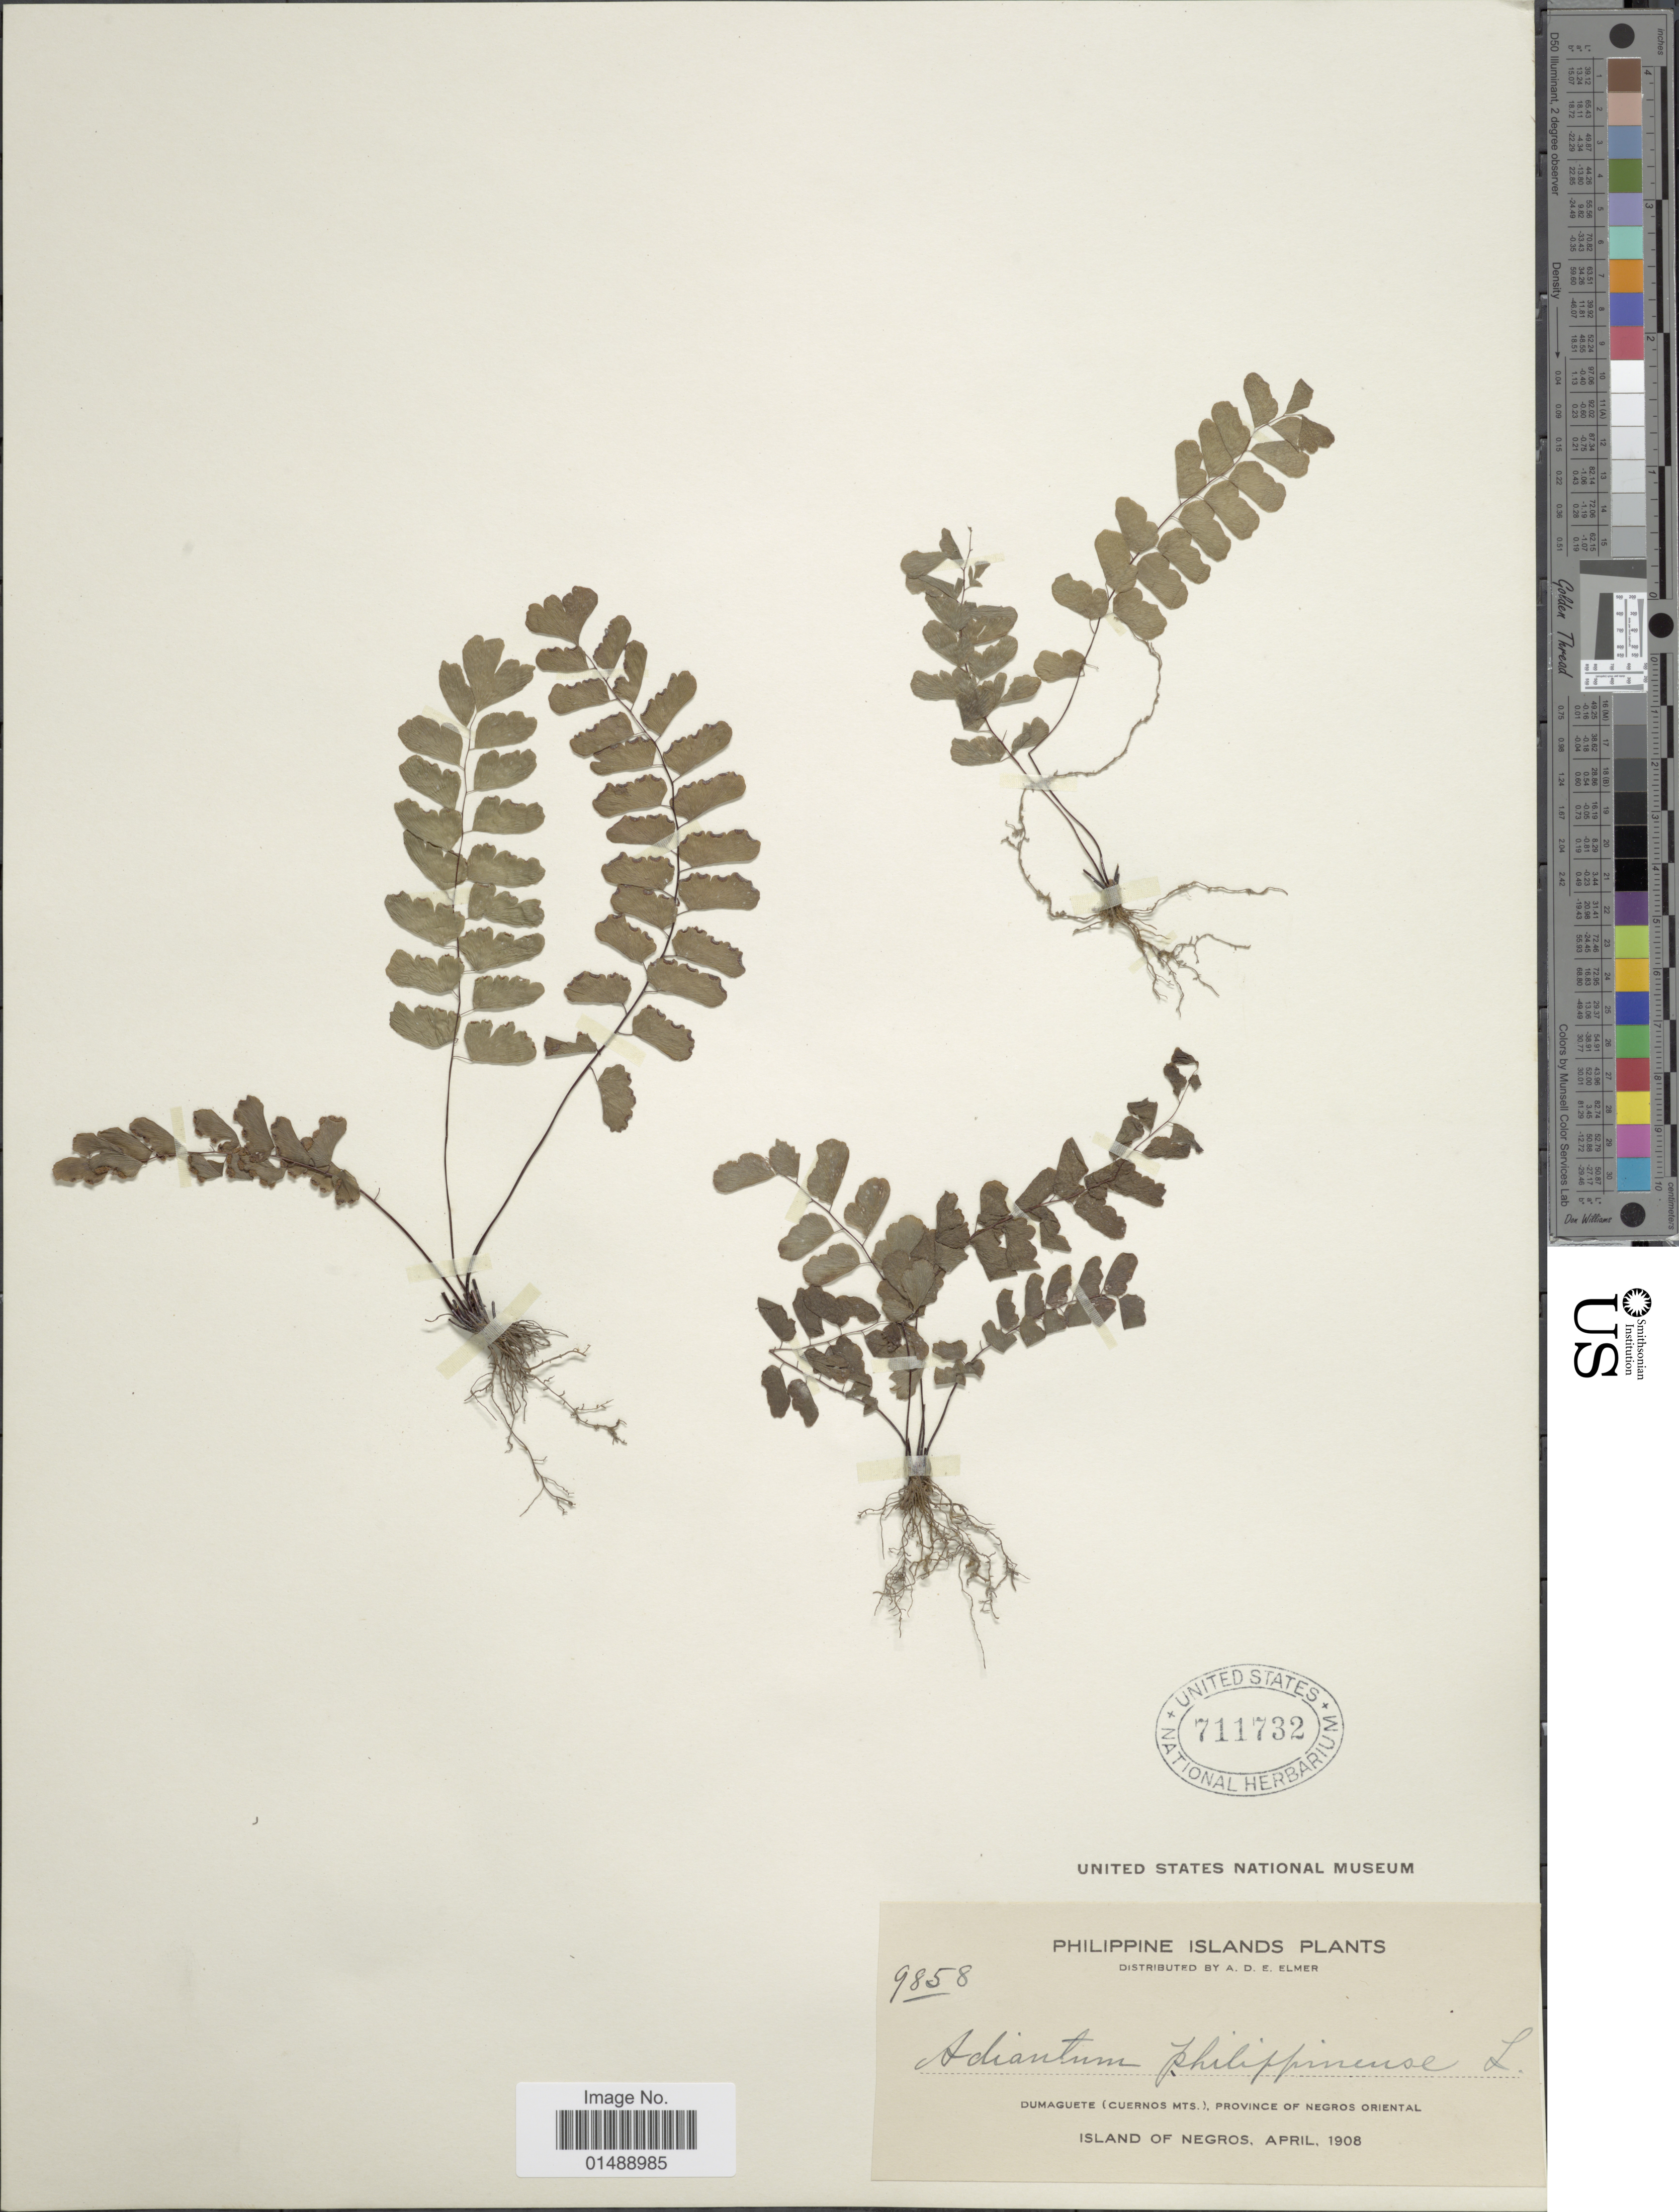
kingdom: Plantae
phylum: Tracheophyta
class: Polypodiopsida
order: Polypodiales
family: Pteridaceae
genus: Adiantum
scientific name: Adiantum philippense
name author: L.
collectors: A. D. E. Elmer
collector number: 9858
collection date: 1908-04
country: Philippines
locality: Dumaguete (Cuernos Mts.), Province of Negros Oriental, Island of Negros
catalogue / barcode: US 711732-2